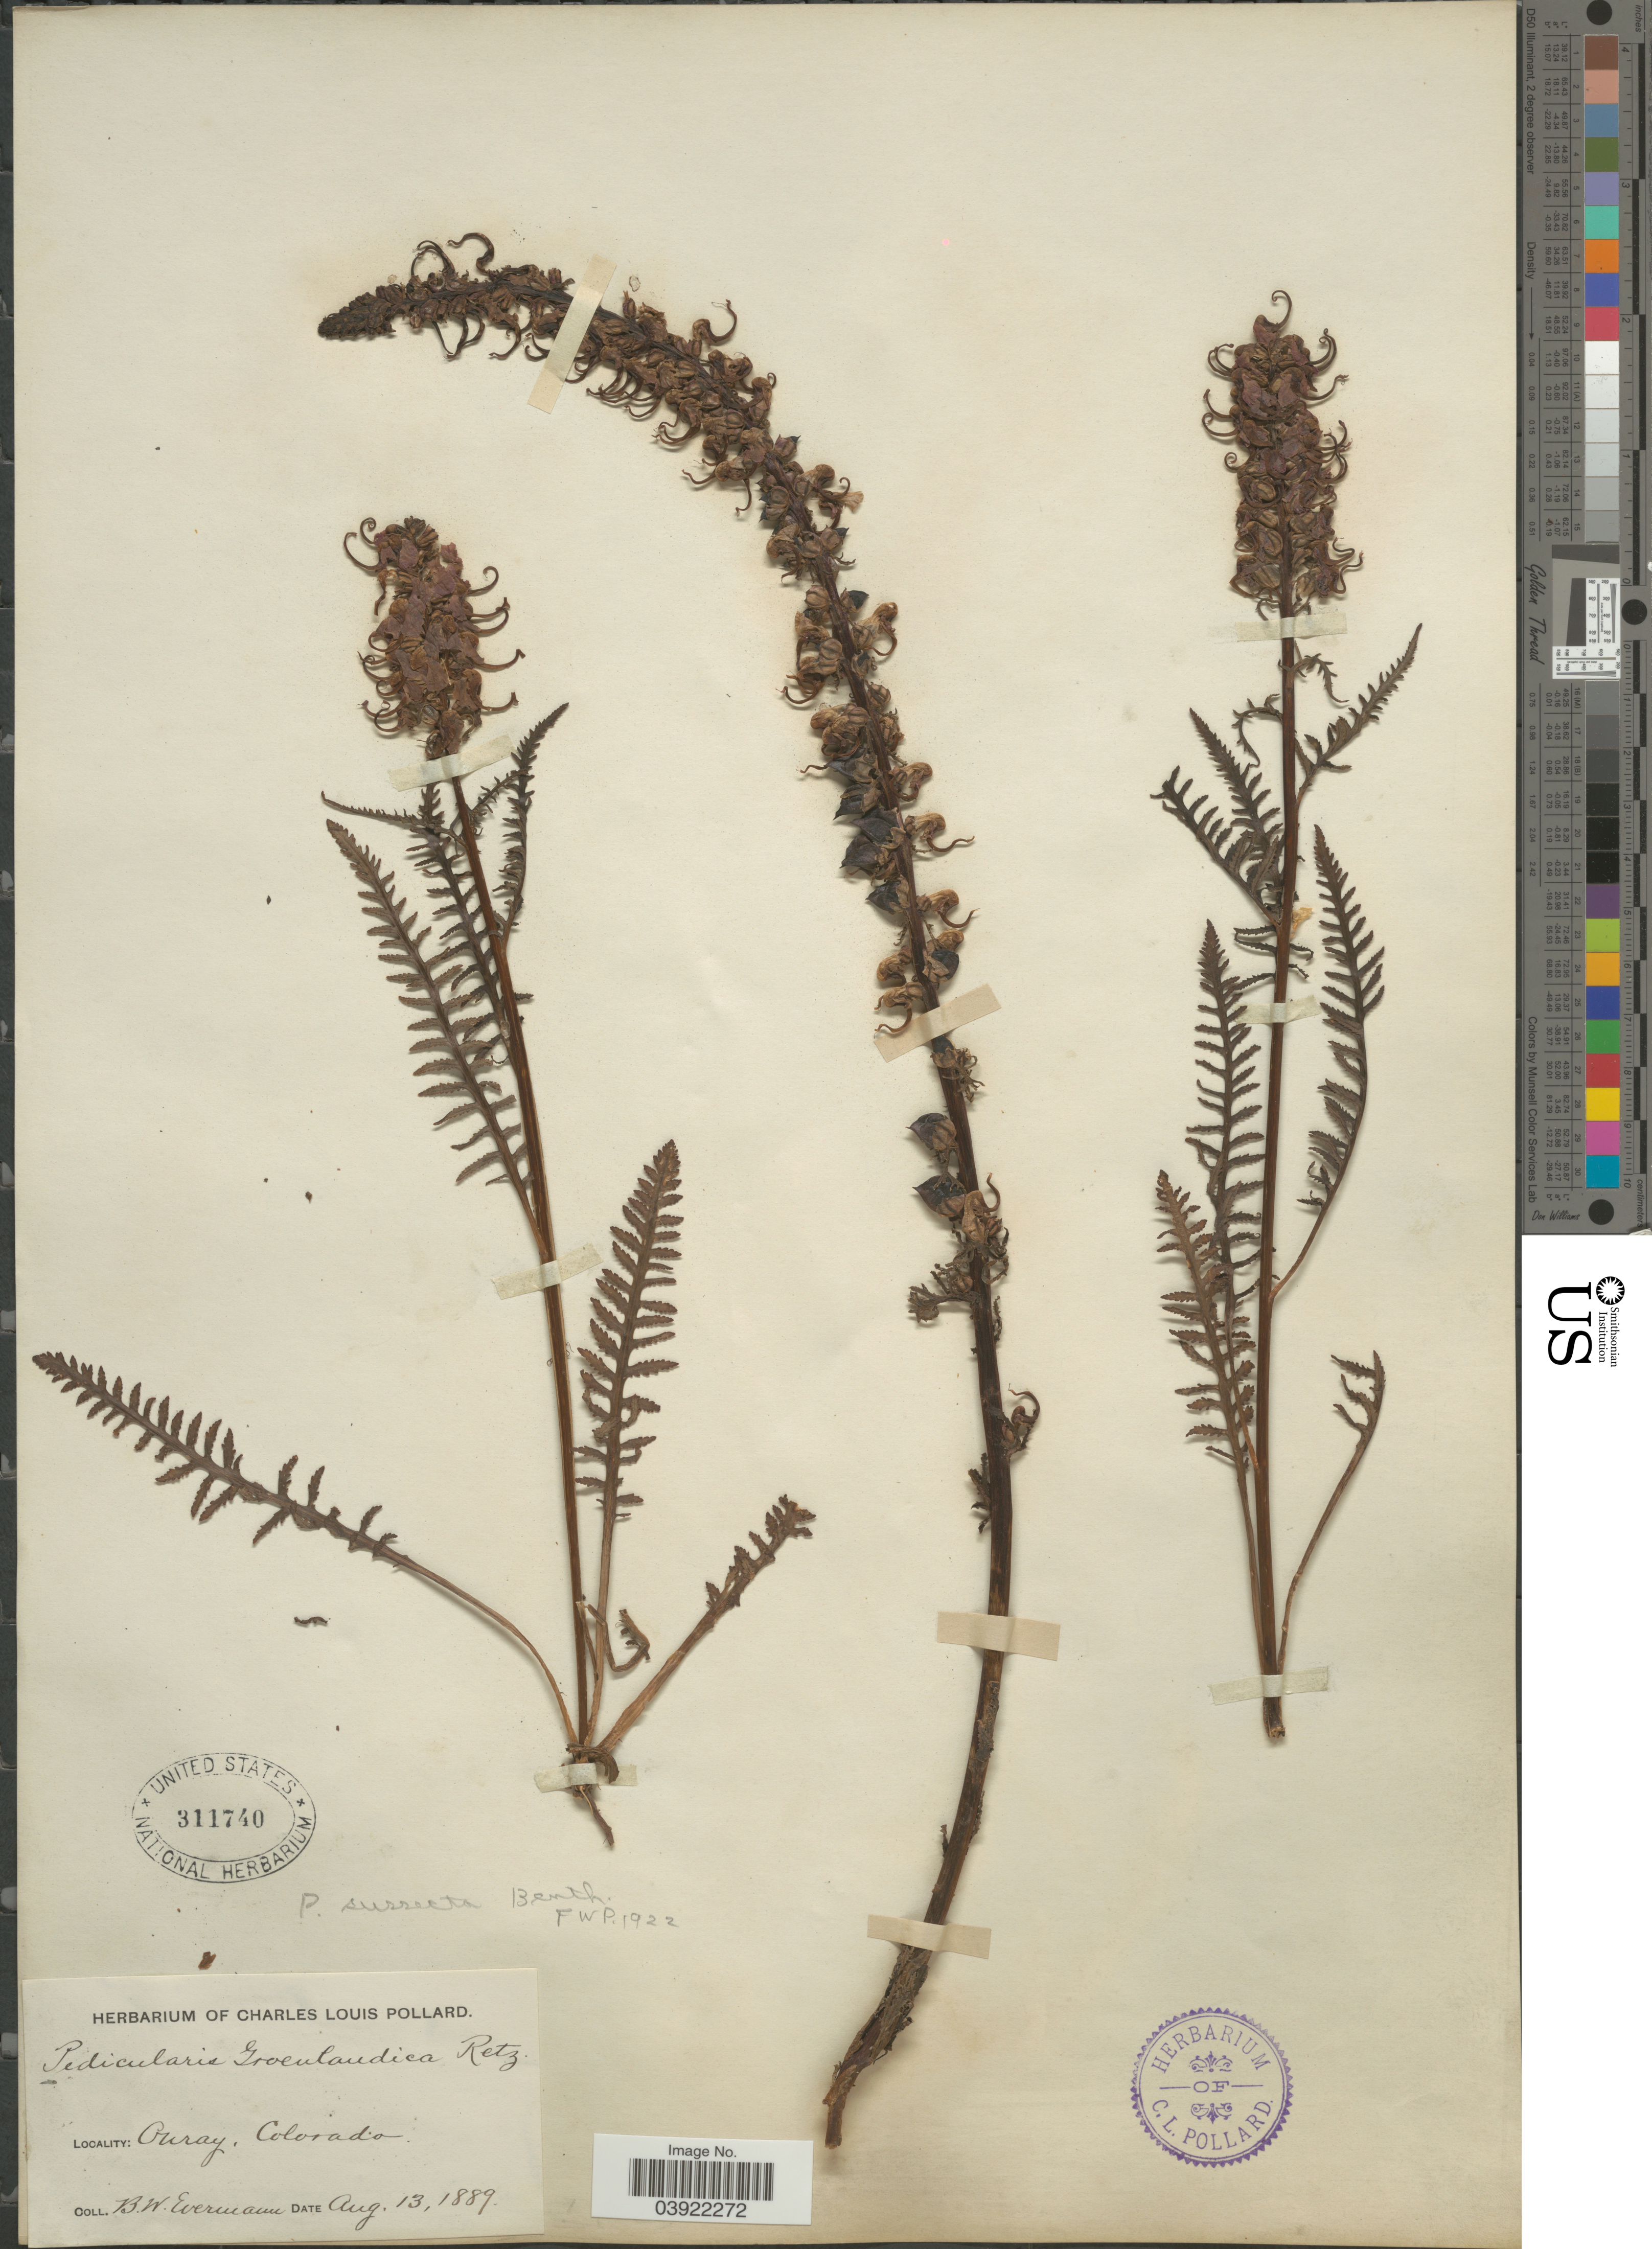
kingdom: Plantae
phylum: Tracheophyta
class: Magnoliopsida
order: Lamiales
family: Orobanchaceae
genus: Pedicularis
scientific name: Pedicularis groenlandica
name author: Retz.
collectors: B. W. Evermann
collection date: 1889-08-13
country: United States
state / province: Colorado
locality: Ouray.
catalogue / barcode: US 311740